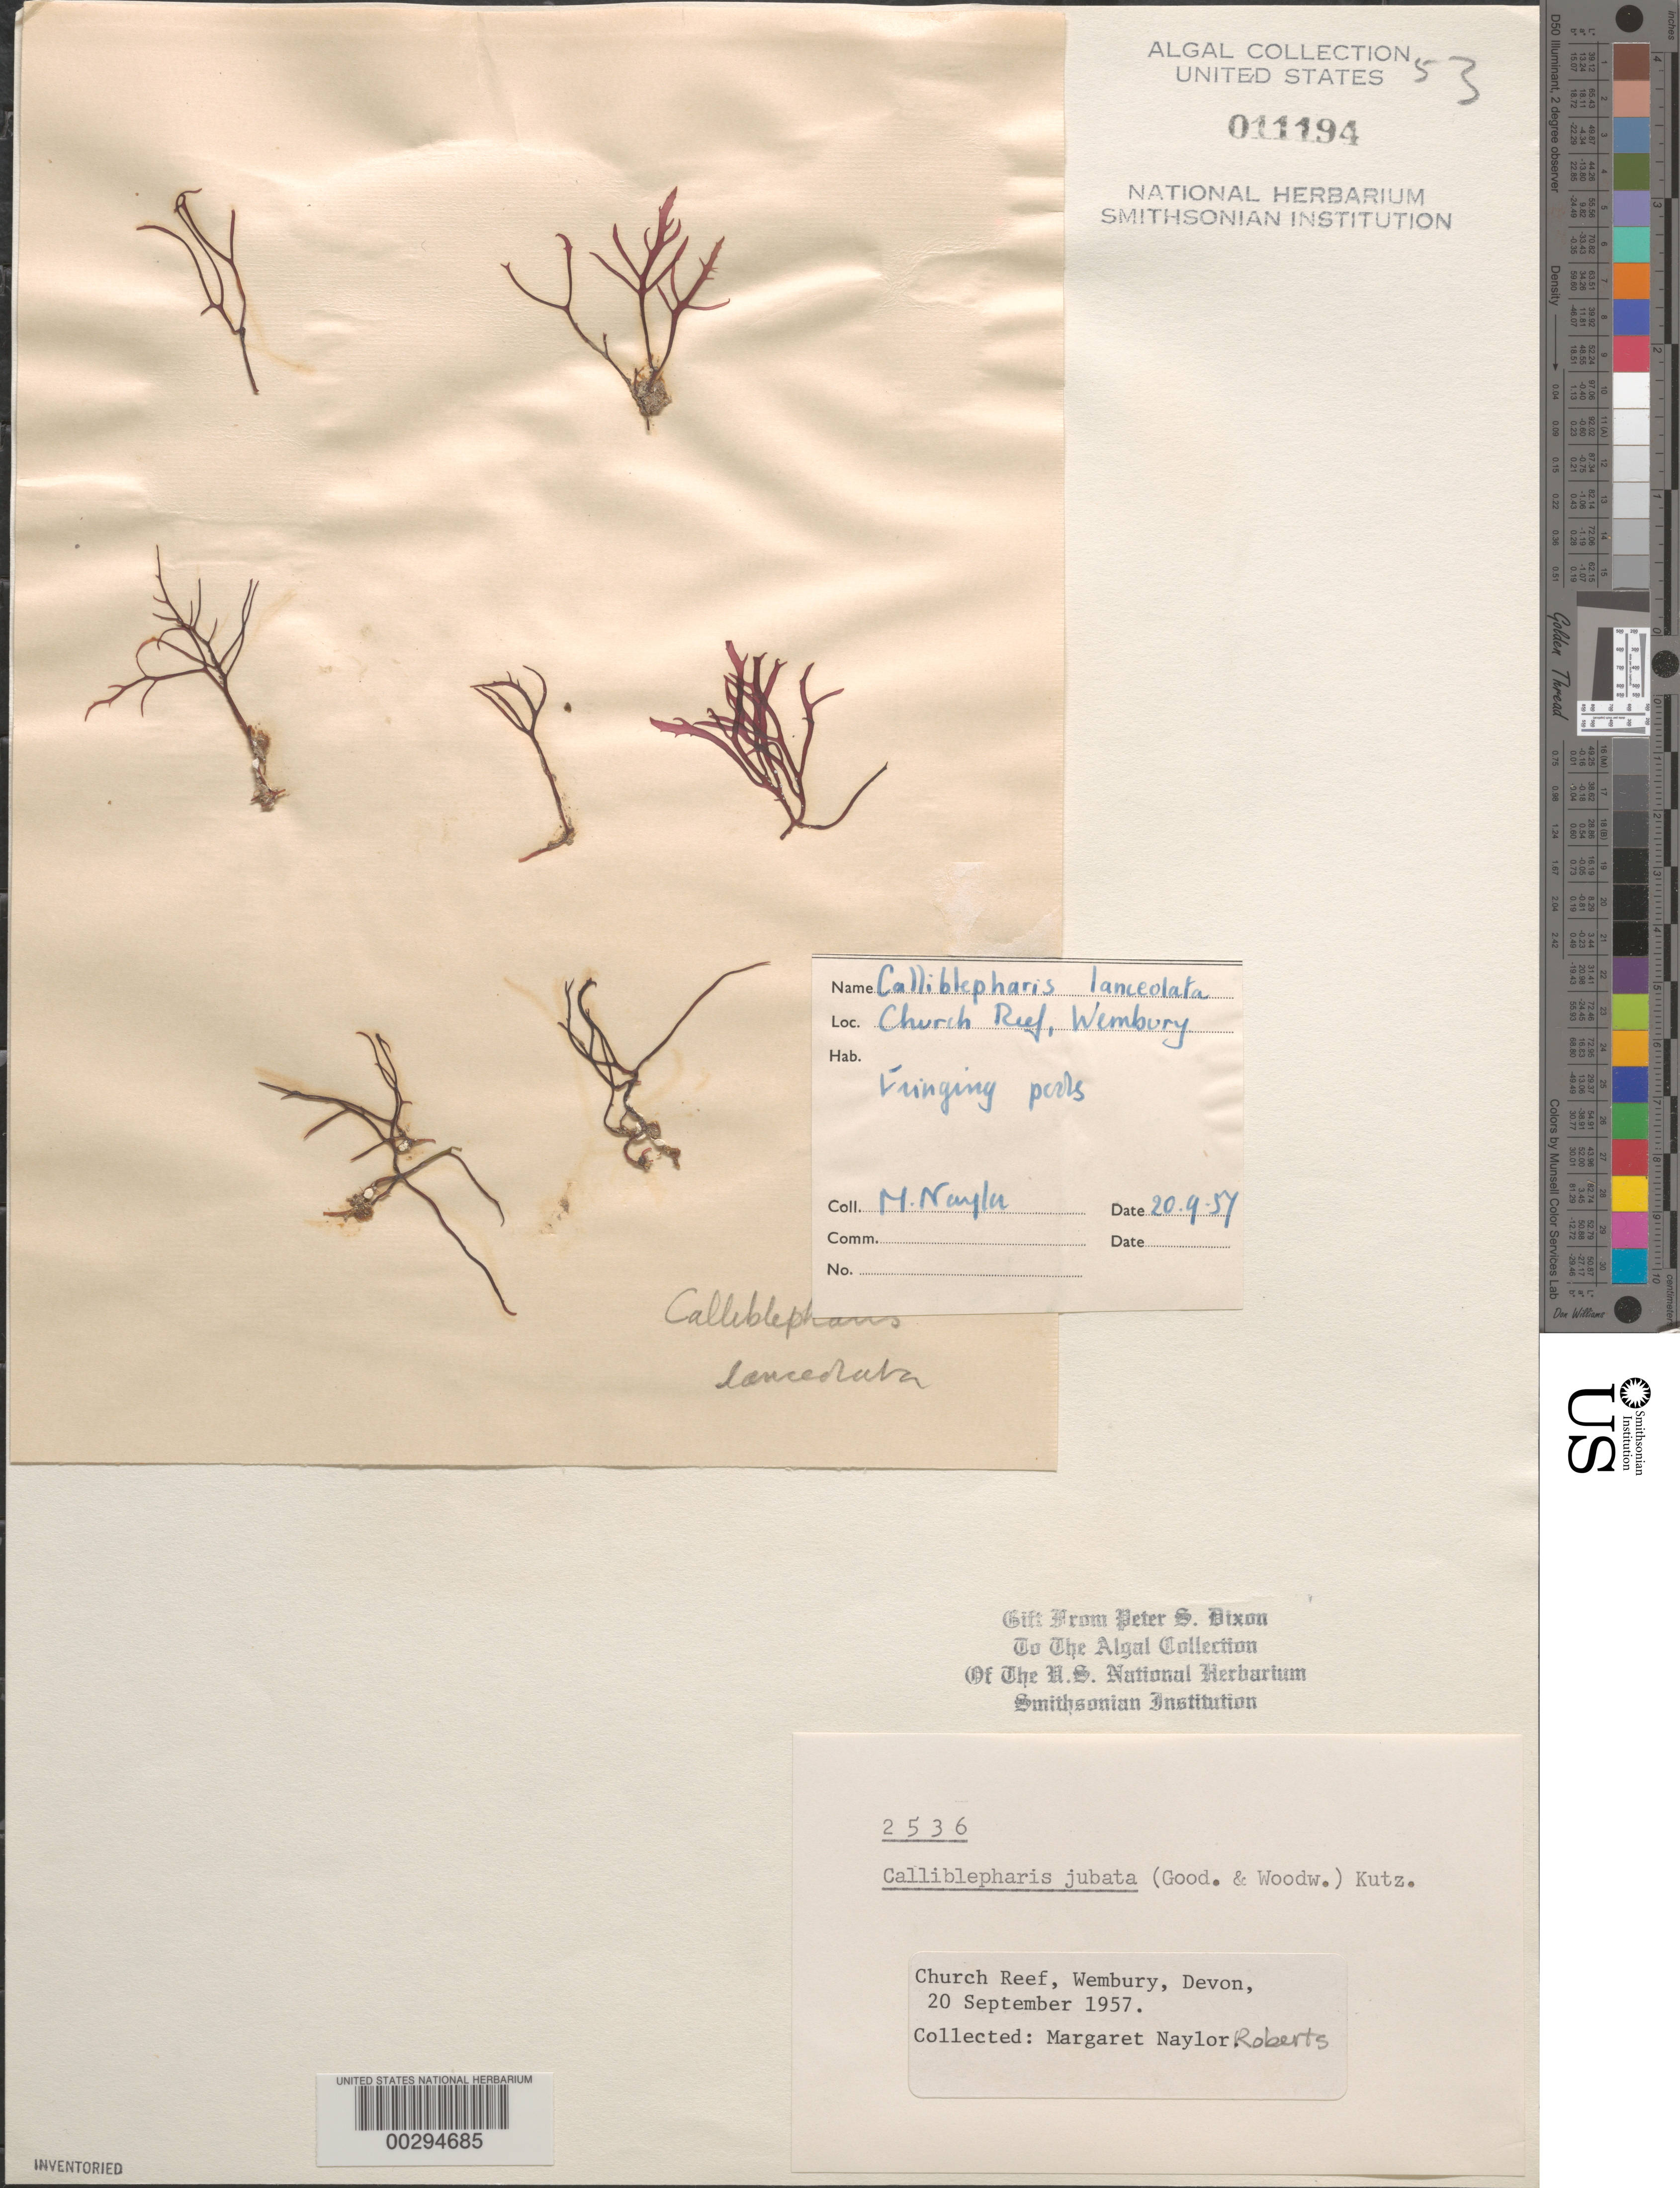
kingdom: Plantae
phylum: Rhodophyta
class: Florideophyceae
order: Gigartinales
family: Cystocloniaceae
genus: Calliblepharis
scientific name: Calliblepharis jubata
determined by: Dixon, P. S.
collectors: M. Roberts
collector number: PSD 2536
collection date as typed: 20 Sep 1957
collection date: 1957-09-20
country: United Kingdom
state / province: England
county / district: Devon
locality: Church Reef, Wembury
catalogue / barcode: US 11194